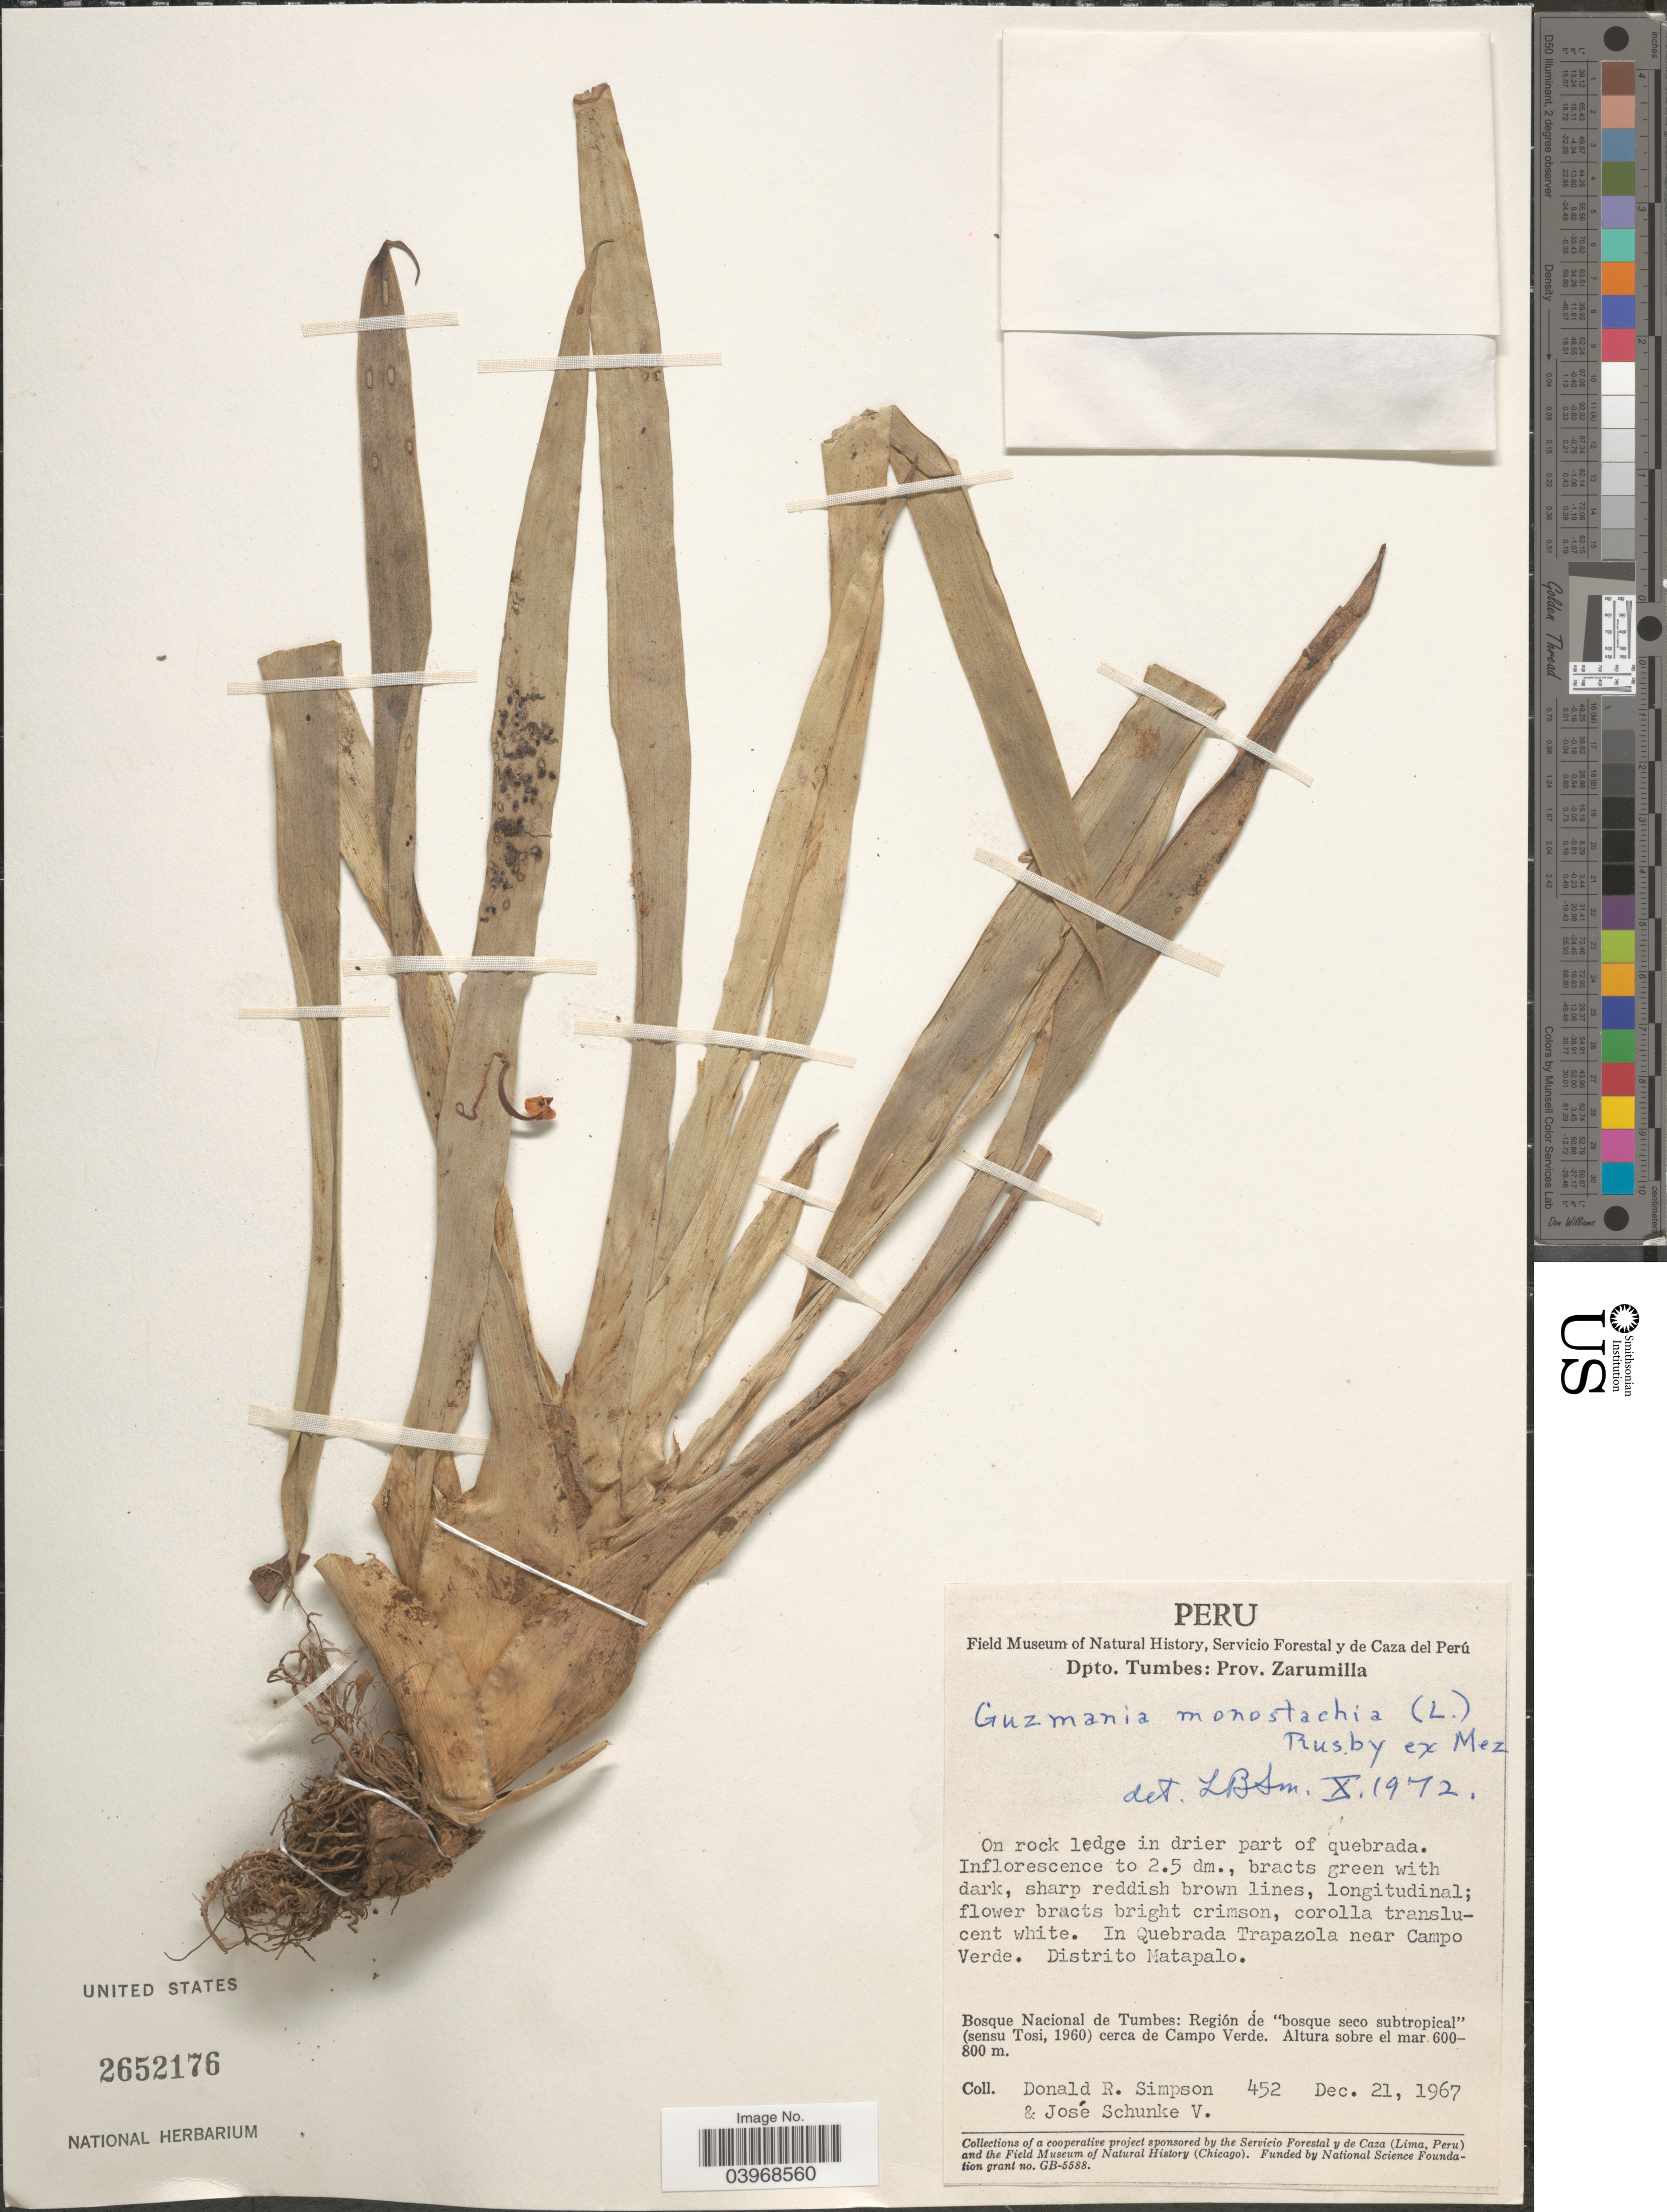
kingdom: Plantae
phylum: Tracheophyta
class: Liliopsida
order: Poales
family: Bromeliaceae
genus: Guzmania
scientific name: Guzmania monostachia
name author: (L.) Rusby ex Mez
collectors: D. R. Simpson & J. Schunke Vigo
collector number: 452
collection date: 1967-12-21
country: Peru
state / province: Tumbes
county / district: Zarumilla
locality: Dpto. Tumbes: Prov. Zarumilla. On rock ledge in drier part of quebrada. In Quebrada Trapazola near Campo Verde. Distrito Matapalo. Bosque Nacional de Tumbes: Región de "bosque seco subtropical"(sensu Tosi, 1960) cerca de Campo Verde.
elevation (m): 600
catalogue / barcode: US 2652176